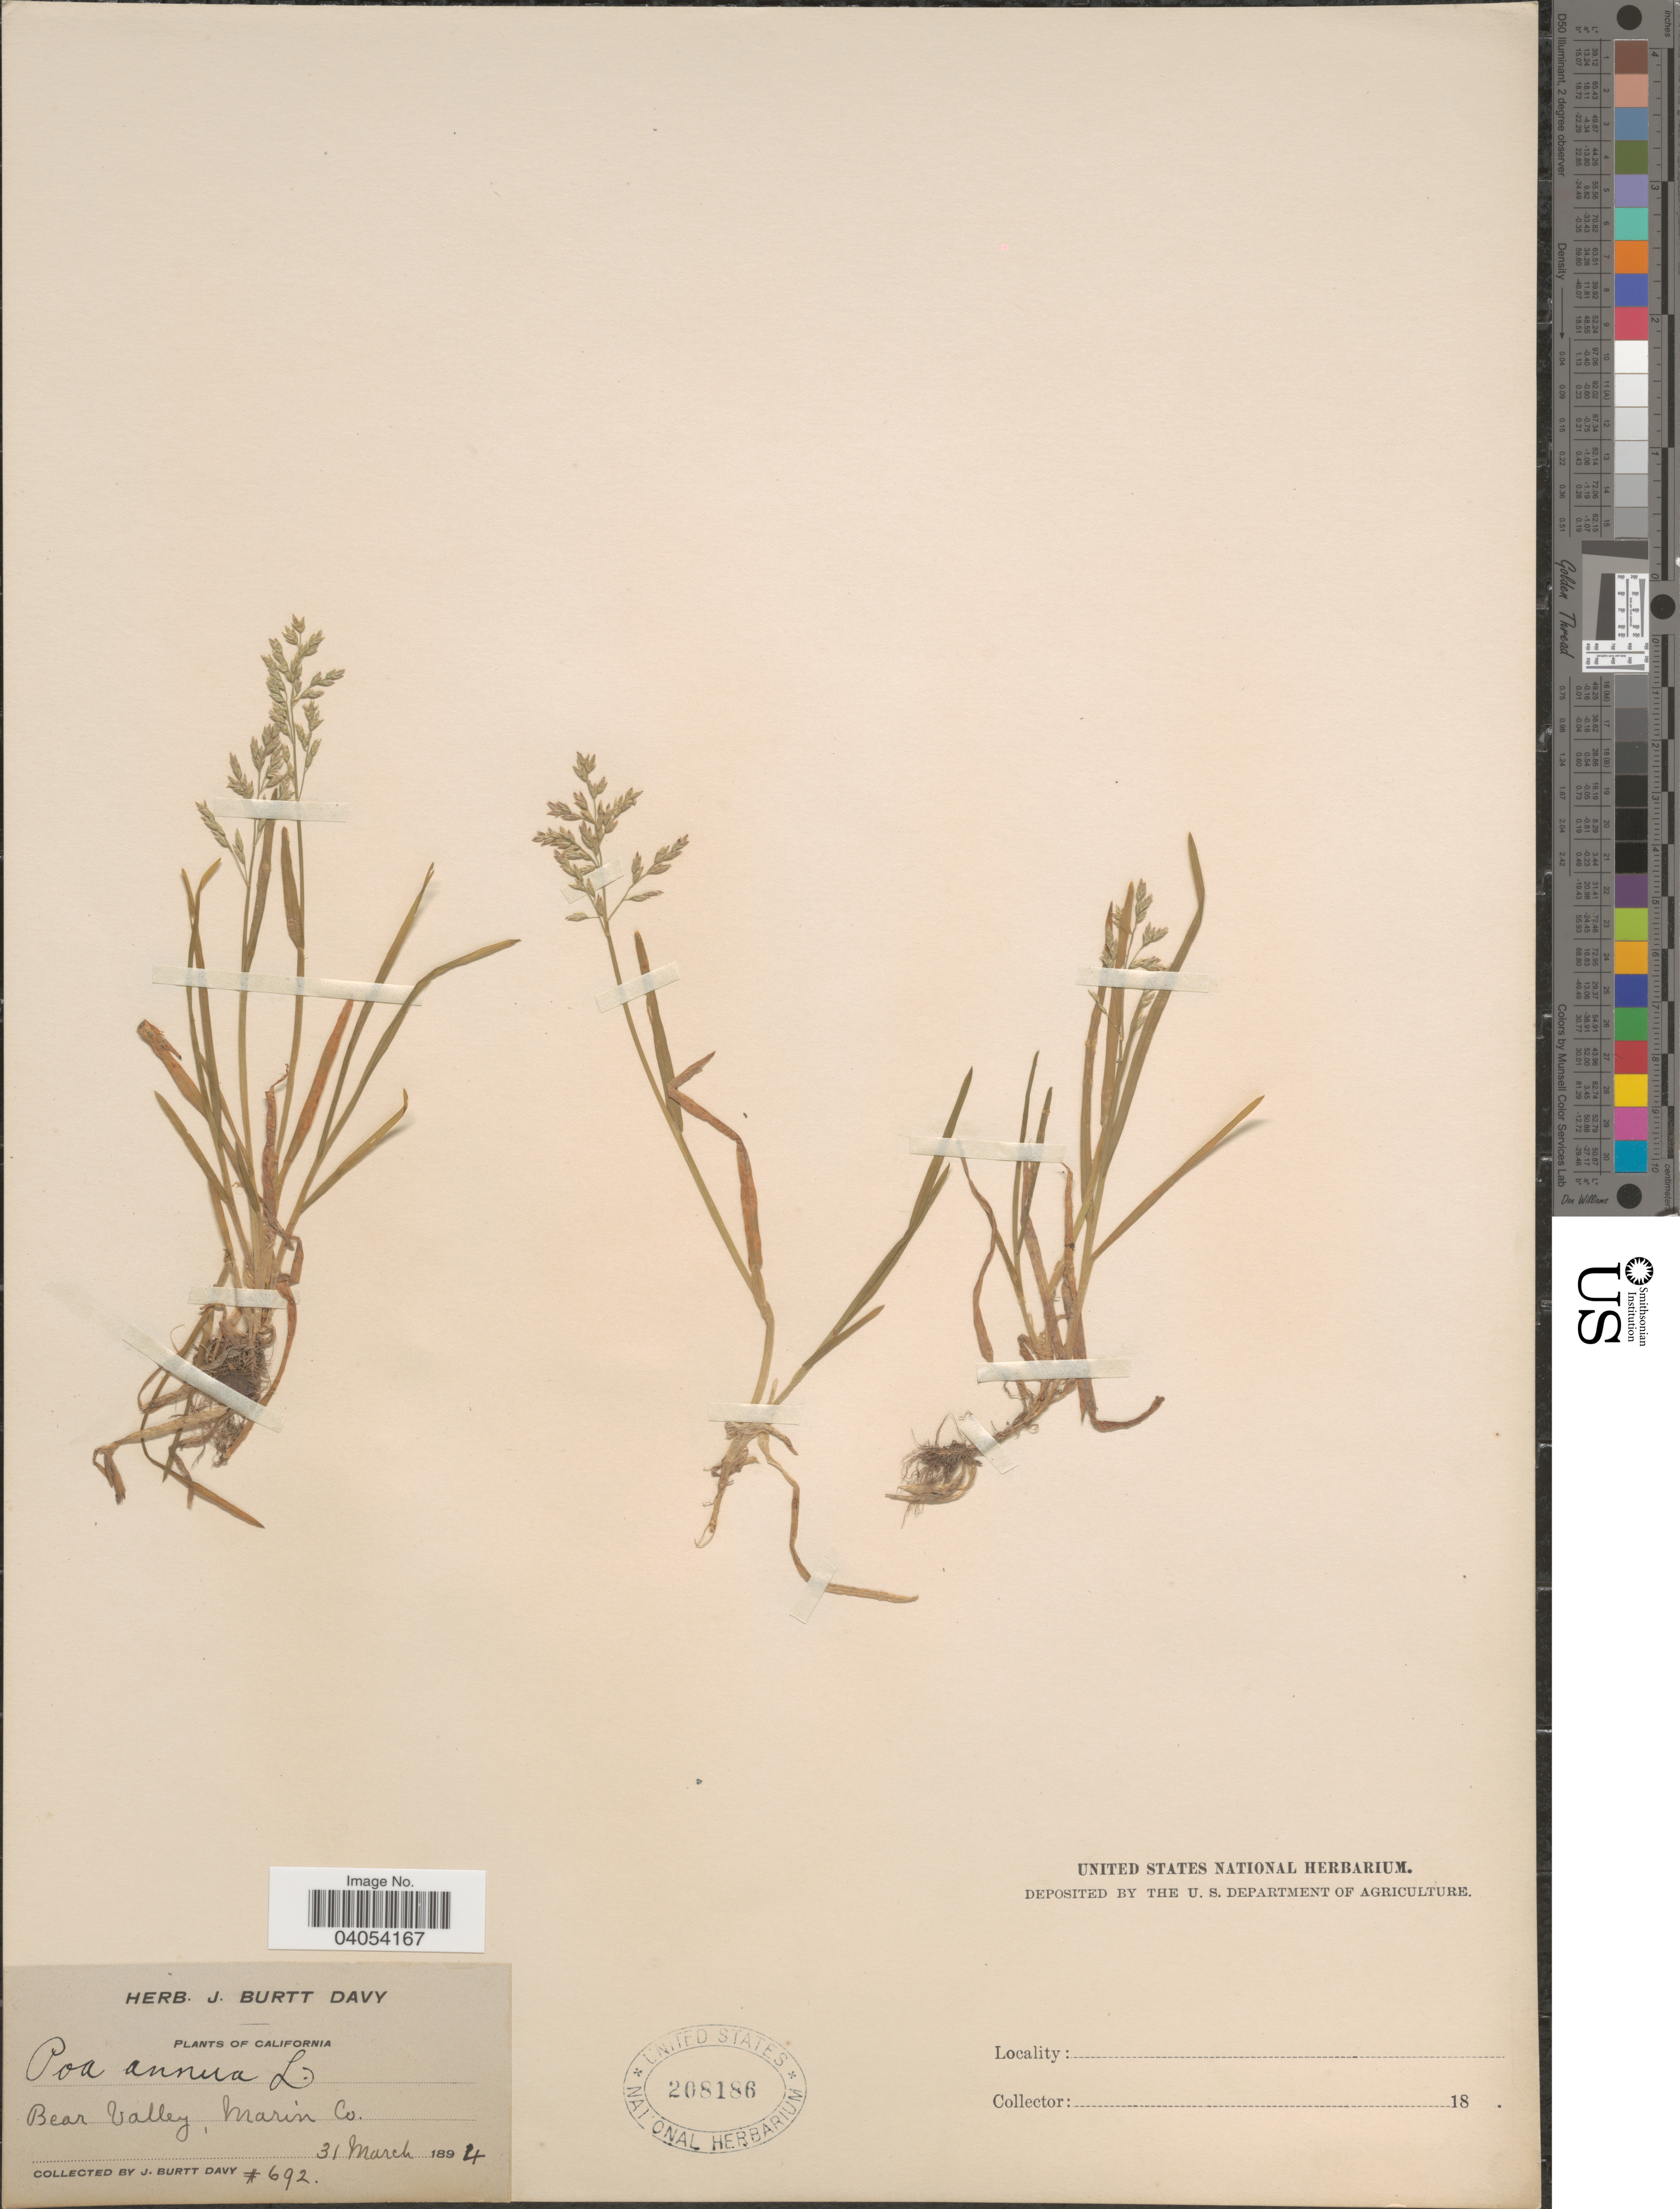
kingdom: Plantae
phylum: Tracheophyta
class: Liliopsida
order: Poales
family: Poaceae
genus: Poa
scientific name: Poa annua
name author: L.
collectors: J. Burtt Davy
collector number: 692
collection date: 1894-03-31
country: United States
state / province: California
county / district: Marin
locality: Bear Valley, Marin Co.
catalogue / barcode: US 208186